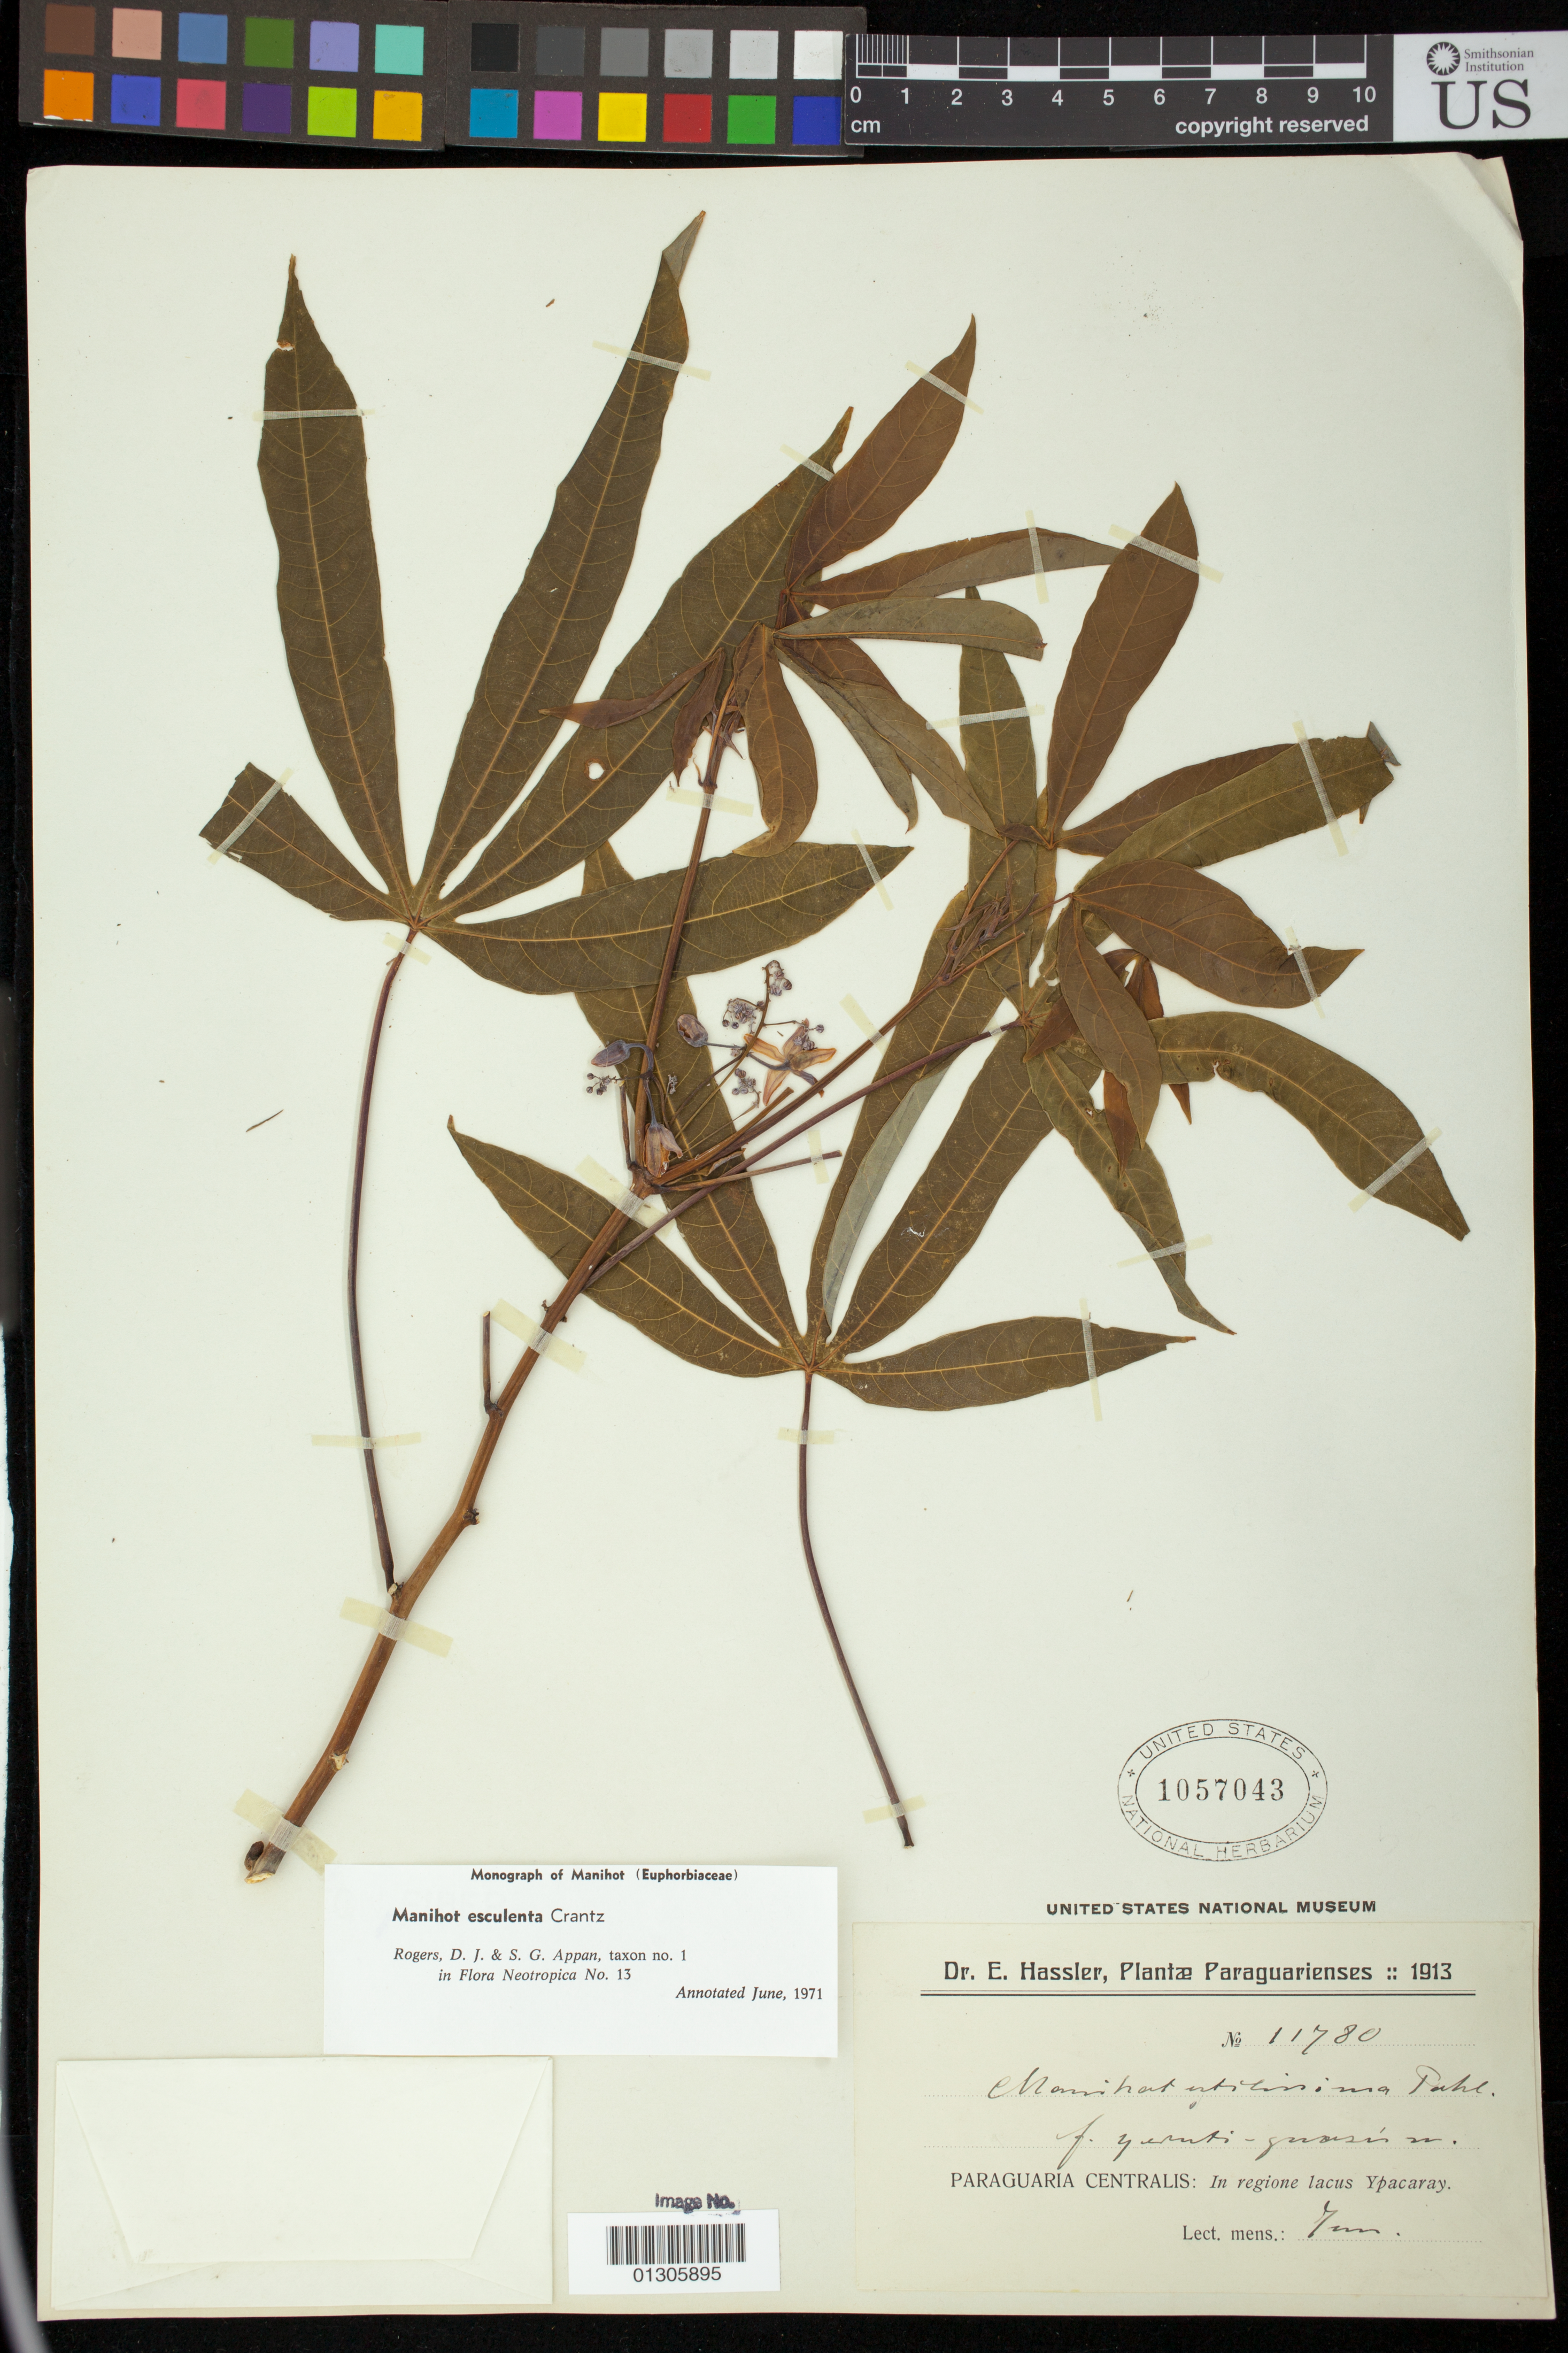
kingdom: Plantae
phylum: Tracheophyta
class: Magnoliopsida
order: Malpighiales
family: Euphorbiaceae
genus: Manihot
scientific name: Manihot esculenta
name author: Crantz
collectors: E. Hassler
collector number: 11780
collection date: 1905-03-27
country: Paraguay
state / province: Central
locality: Ypacaray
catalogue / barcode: US 1057043